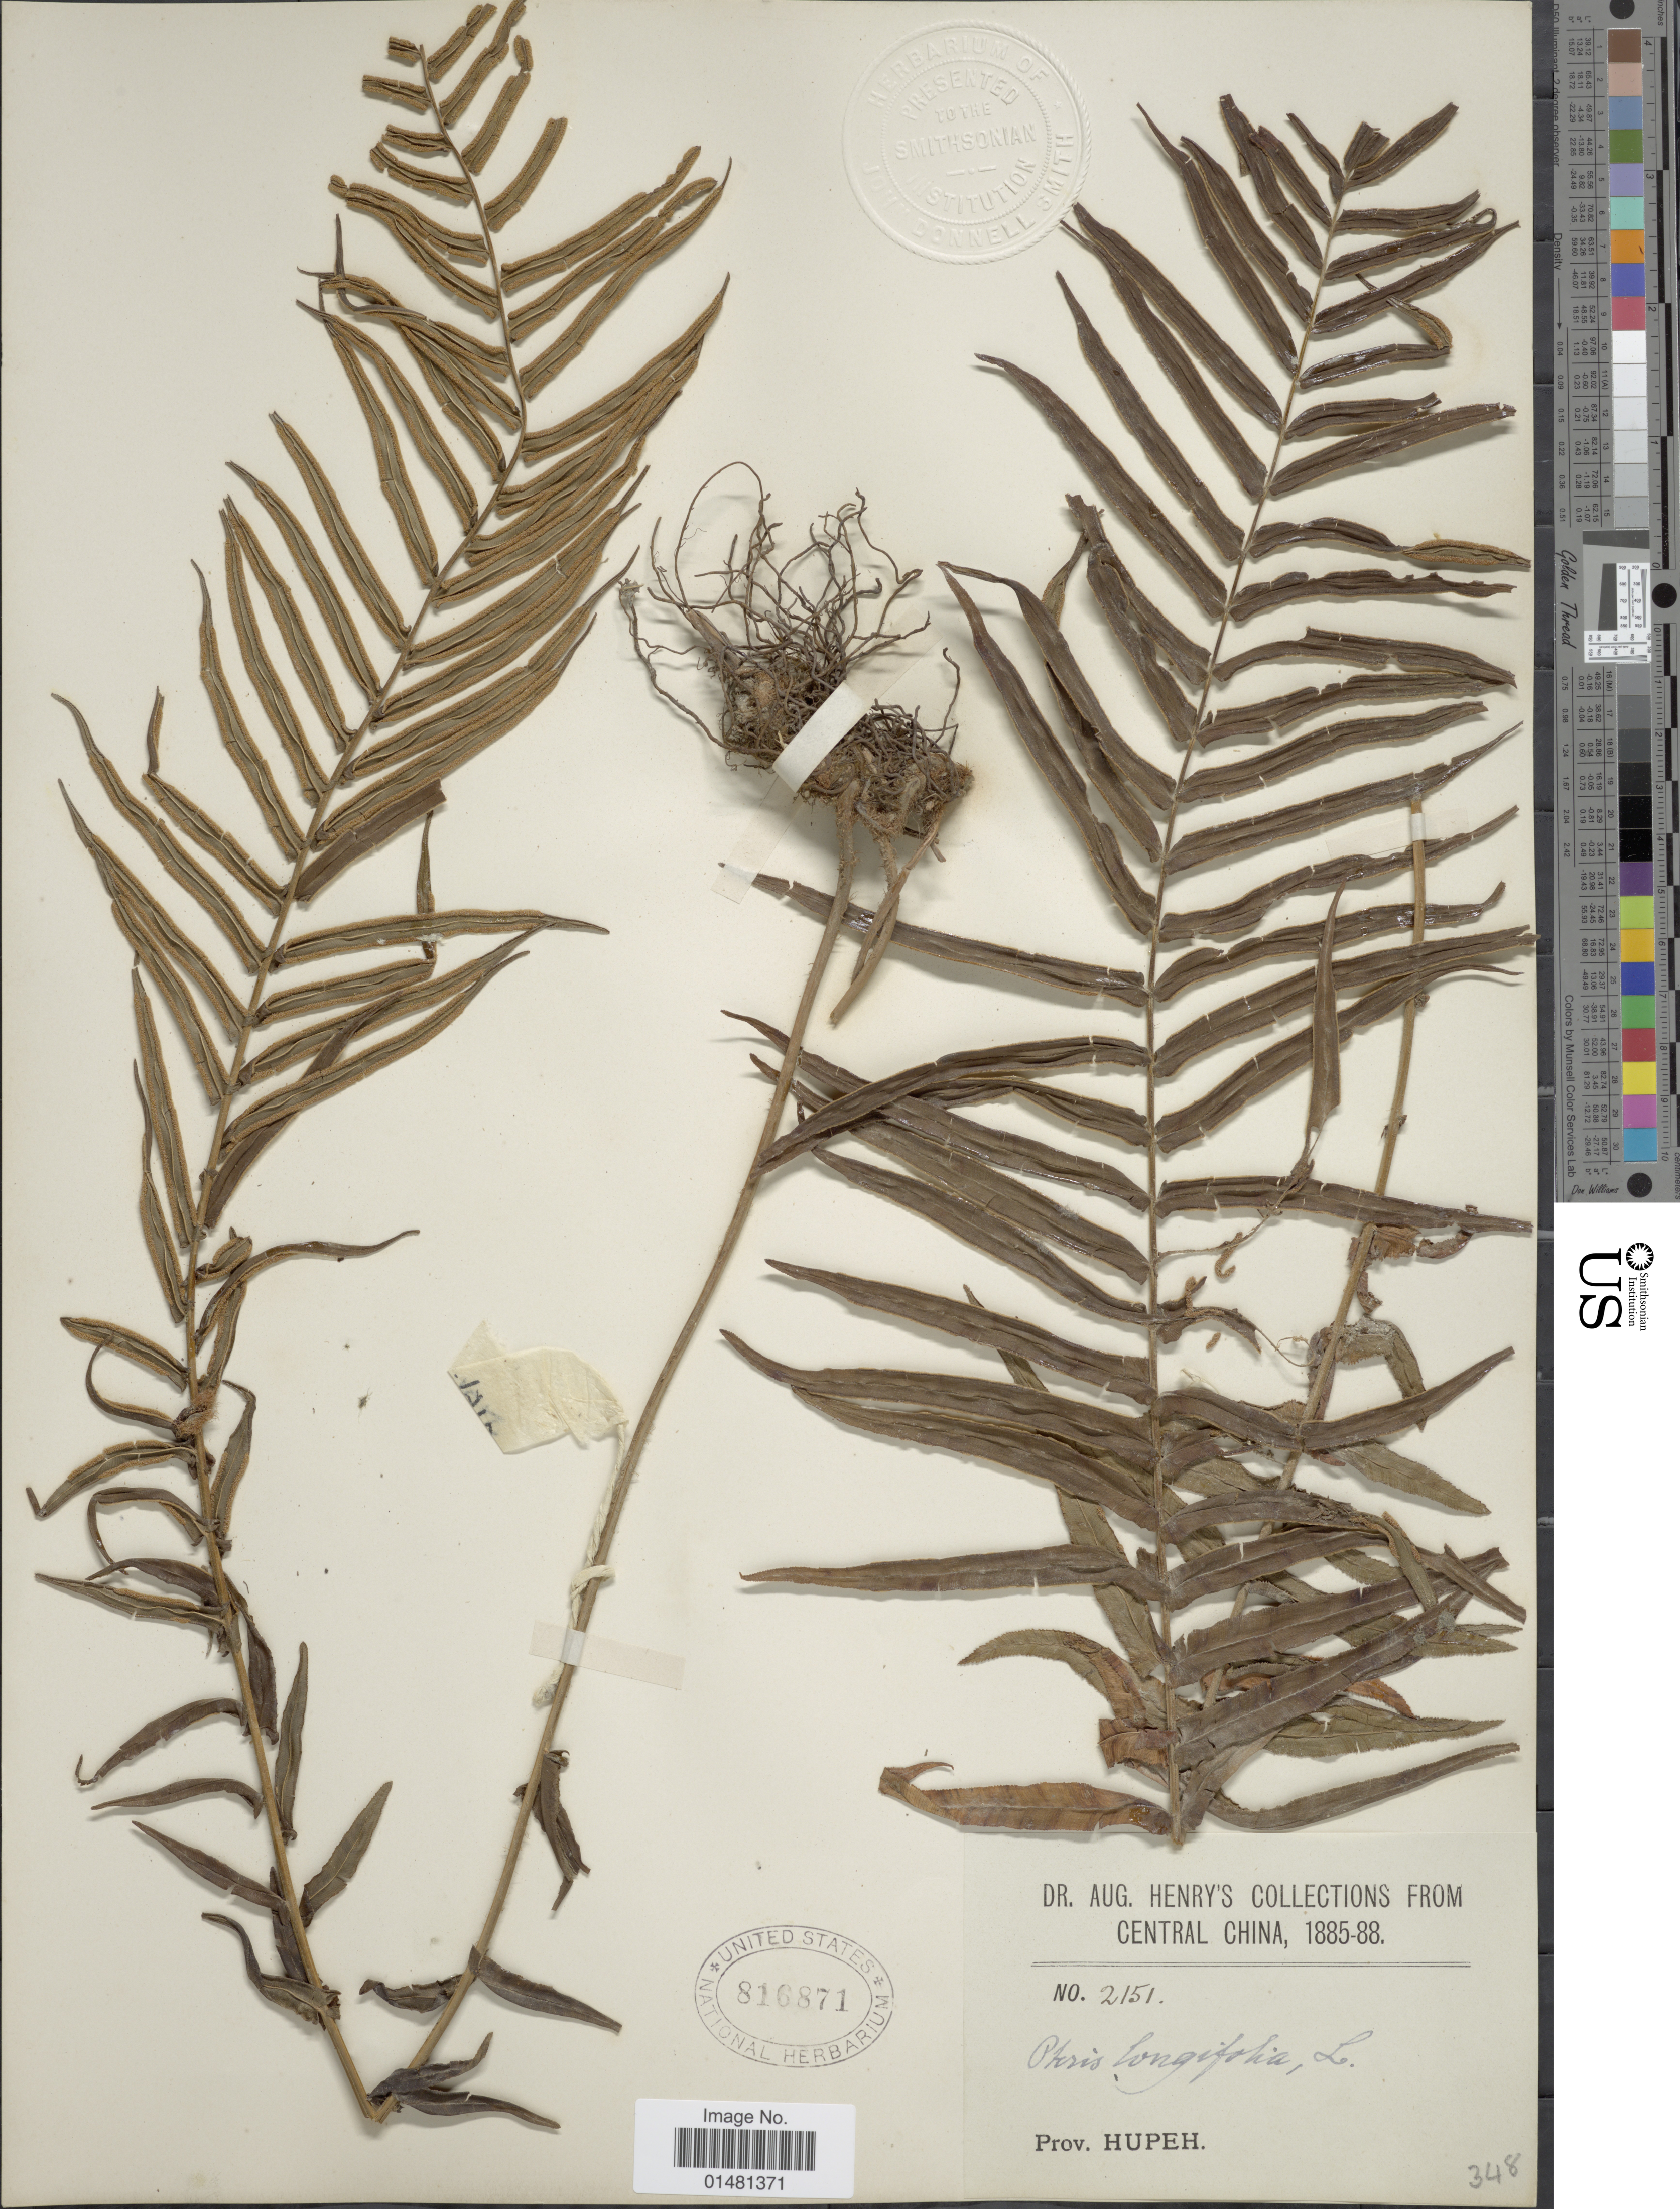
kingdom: Plantae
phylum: Tracheophyta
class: Polypodiopsida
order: Polypodiales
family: Pteridaceae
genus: Pteris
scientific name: Pteris vittata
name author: L.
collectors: A. Henry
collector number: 2151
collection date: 1885/1888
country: China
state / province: Hubei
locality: Prov. Hupeh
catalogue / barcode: US 816871